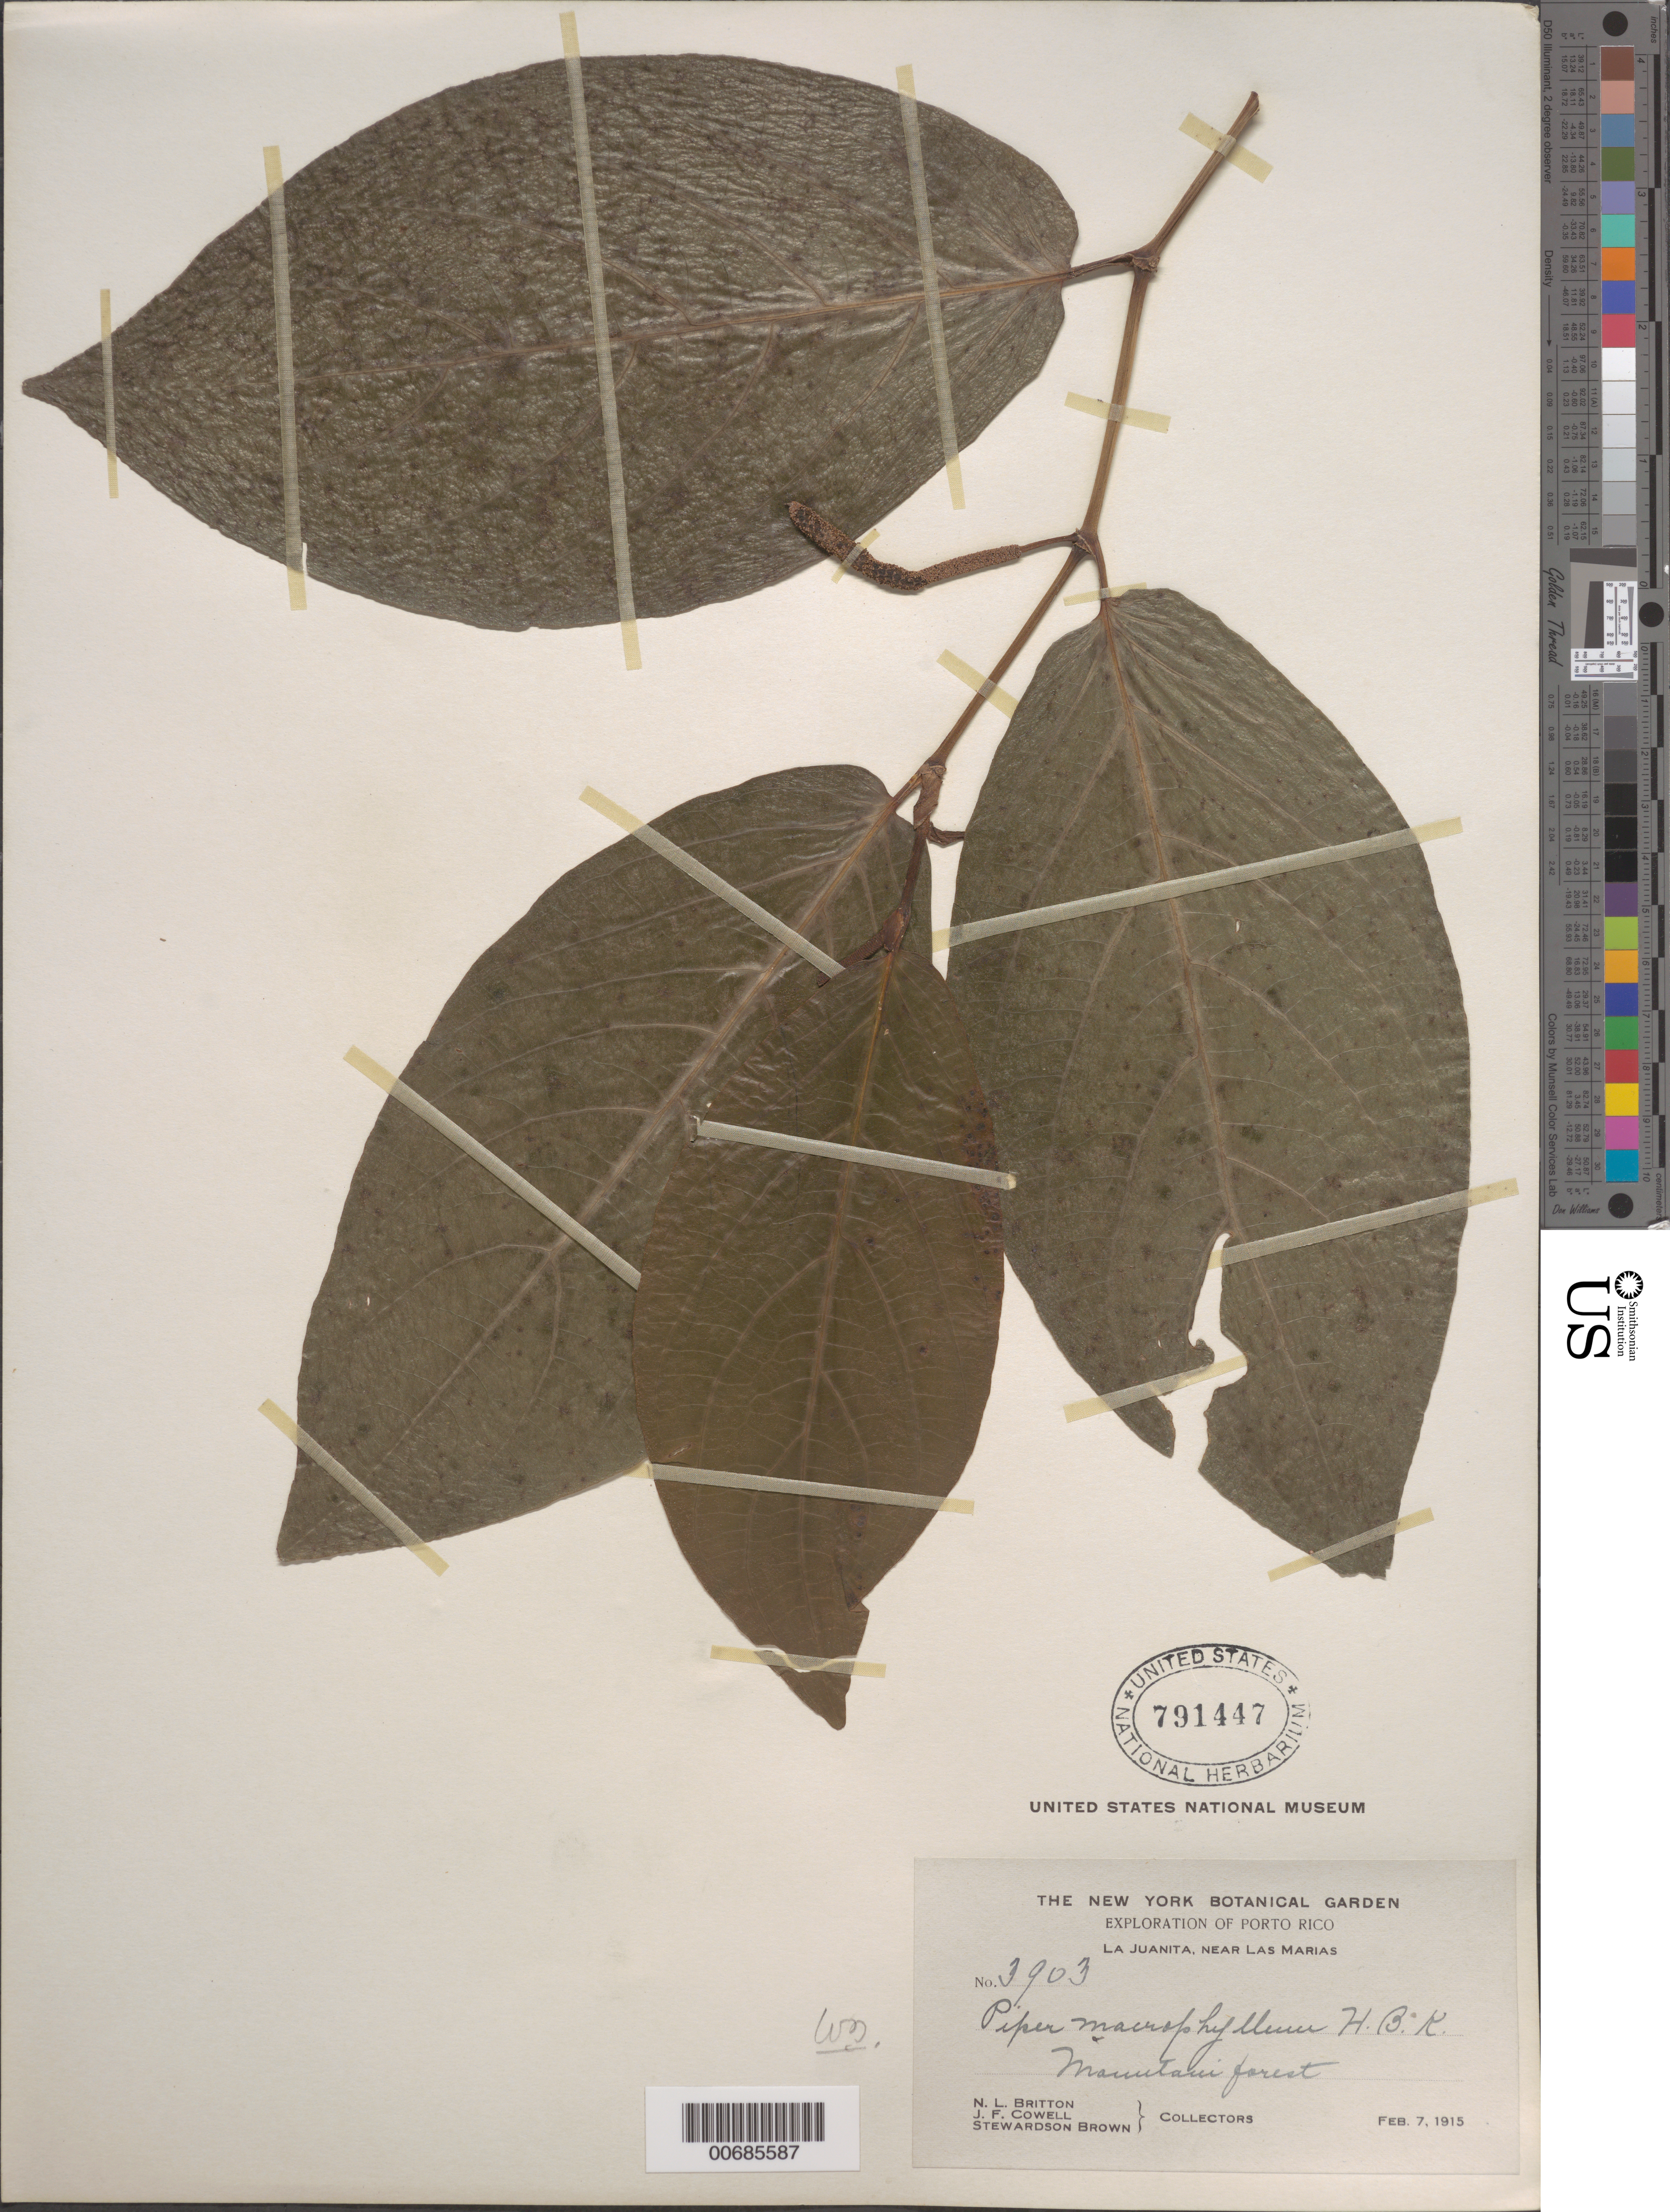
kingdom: Plantae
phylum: Tracheophyta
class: Magnoliopsida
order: Piperales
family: Piperaceae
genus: Piper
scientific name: Piper macrophyllum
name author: Kunth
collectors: N. Britton, J. Codwell & S. Brown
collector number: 3903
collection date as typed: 07 Feb 1915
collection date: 1915-02-07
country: Puerto Rico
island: Greater Antilles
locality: La Juanita, near las marias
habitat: mountian forest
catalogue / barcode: US 791447